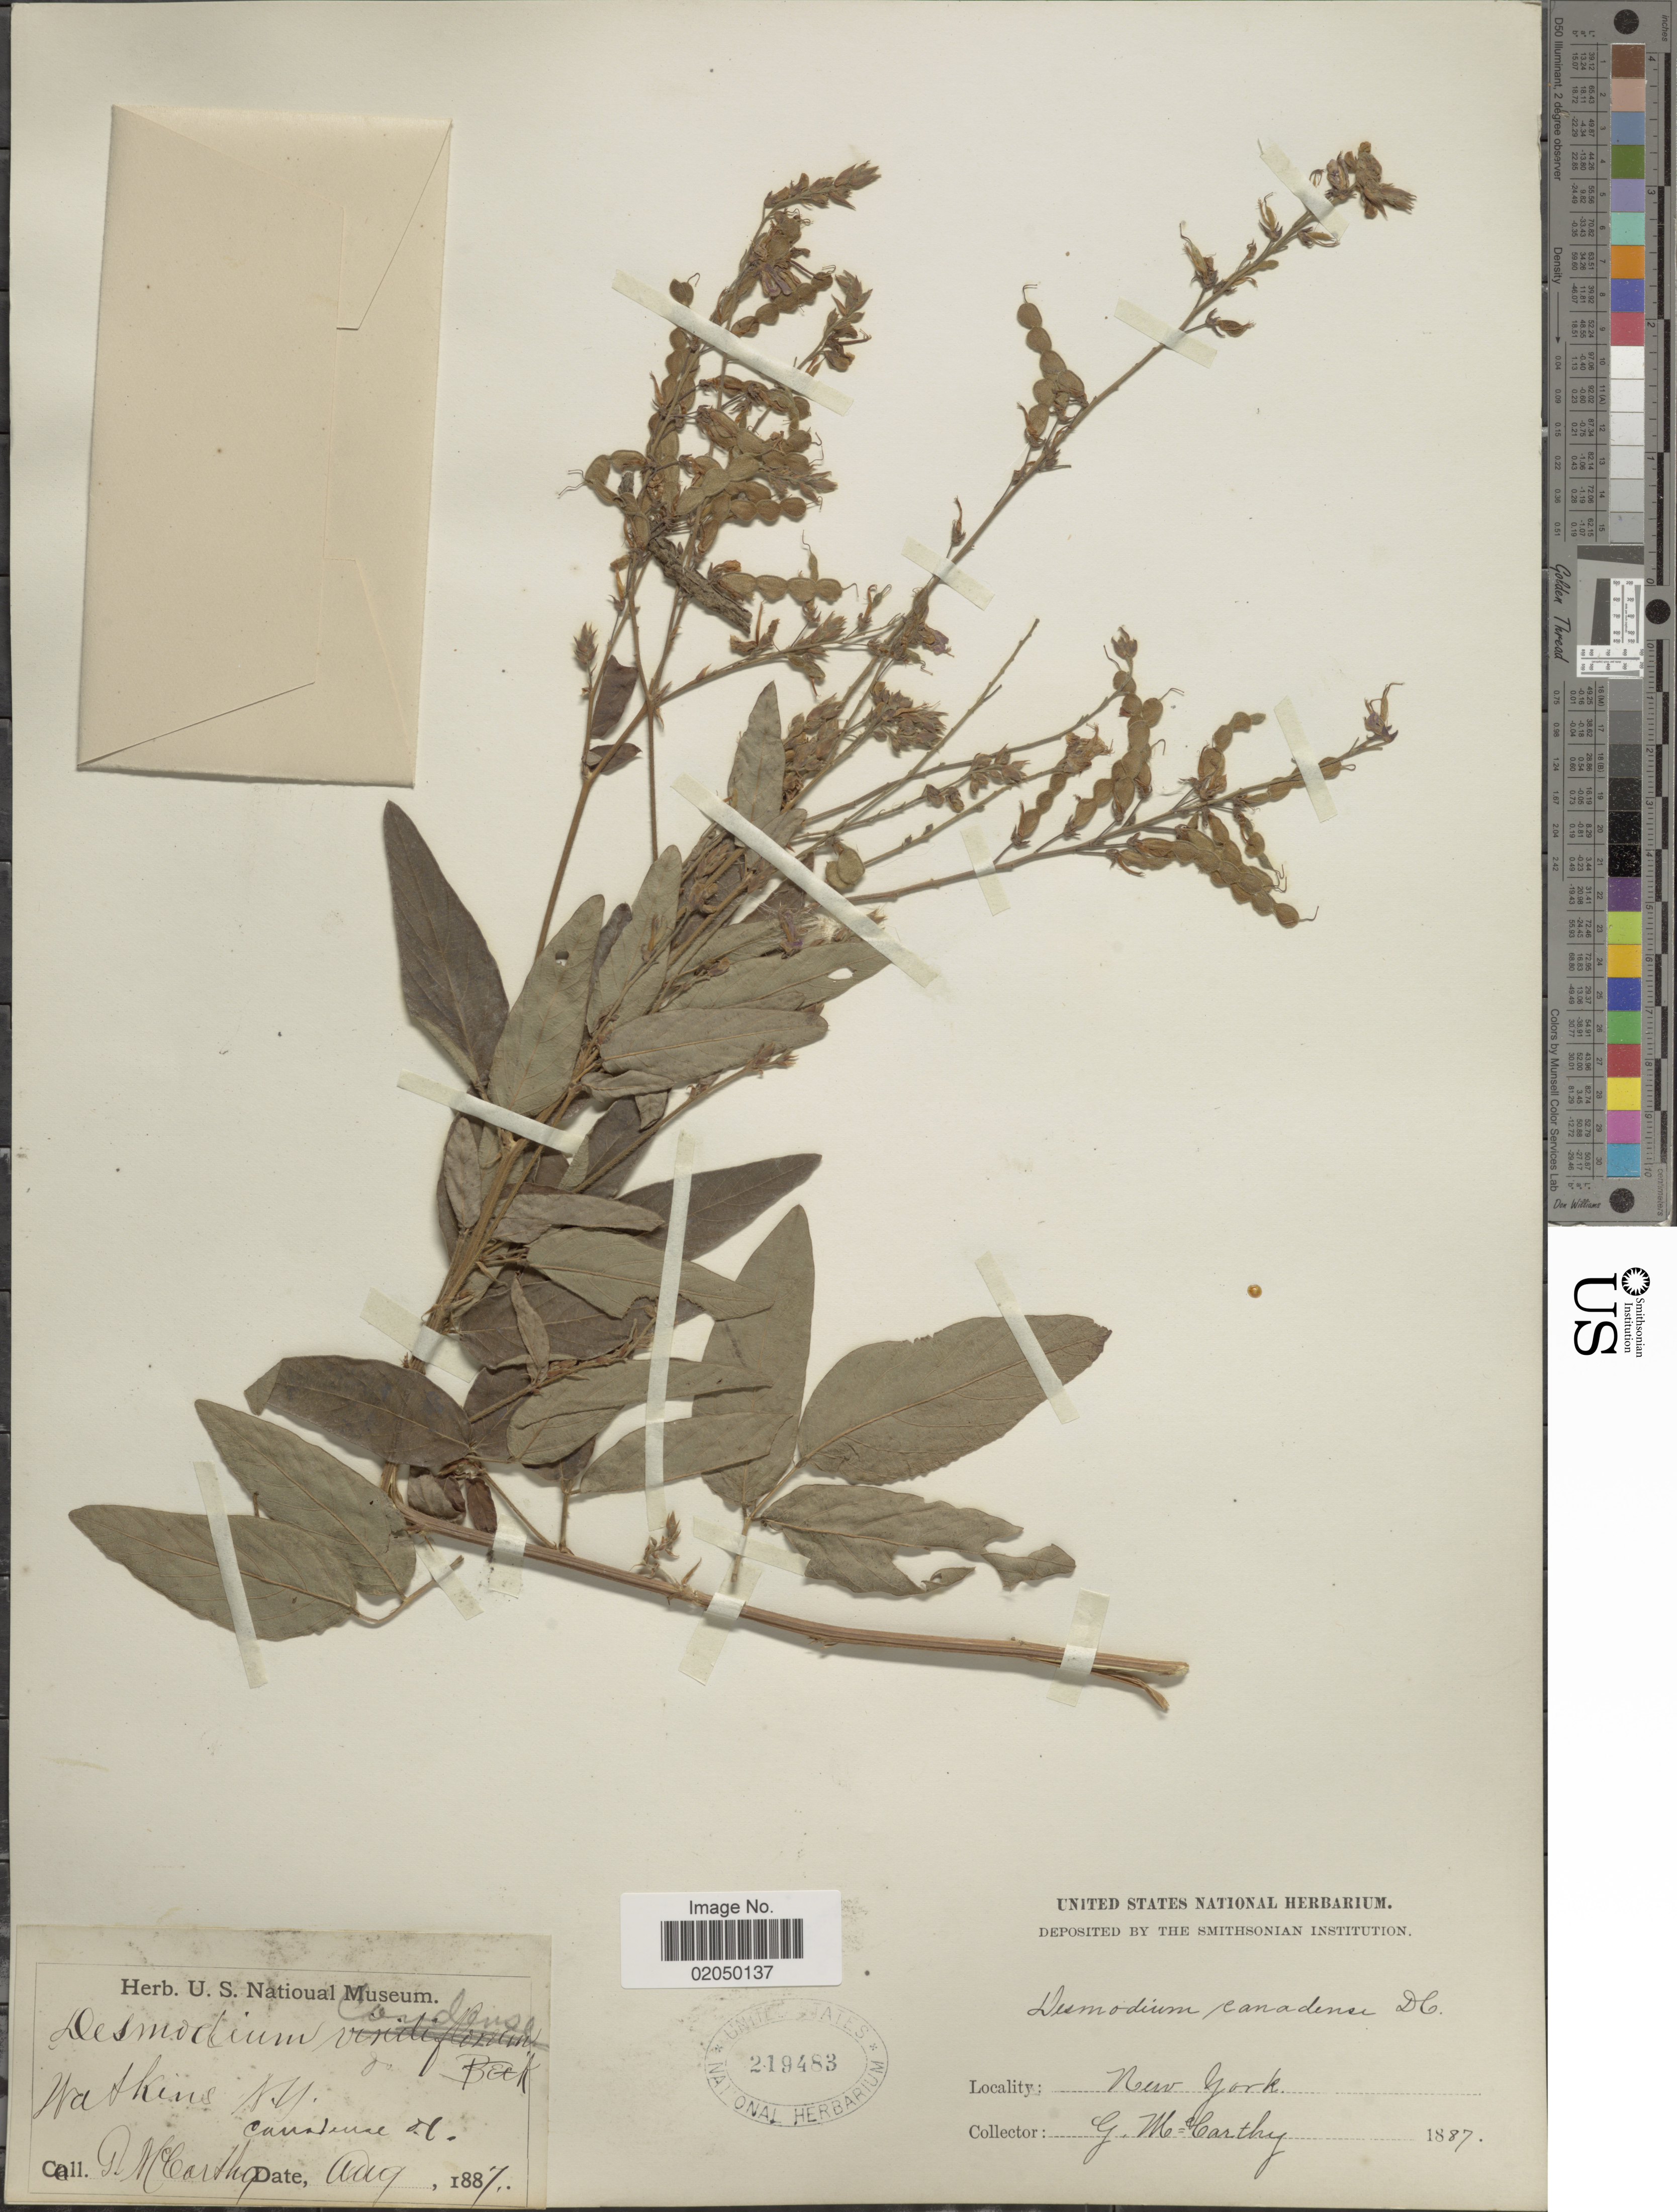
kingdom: Plantae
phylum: Tracheophyta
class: Magnoliopsida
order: Fabales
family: Fabaceae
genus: Desmodium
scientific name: Desmodium canadense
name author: (L.) DC.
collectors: G. McCarthy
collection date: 1887-08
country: United States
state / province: New York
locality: Watkins.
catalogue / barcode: US 219483